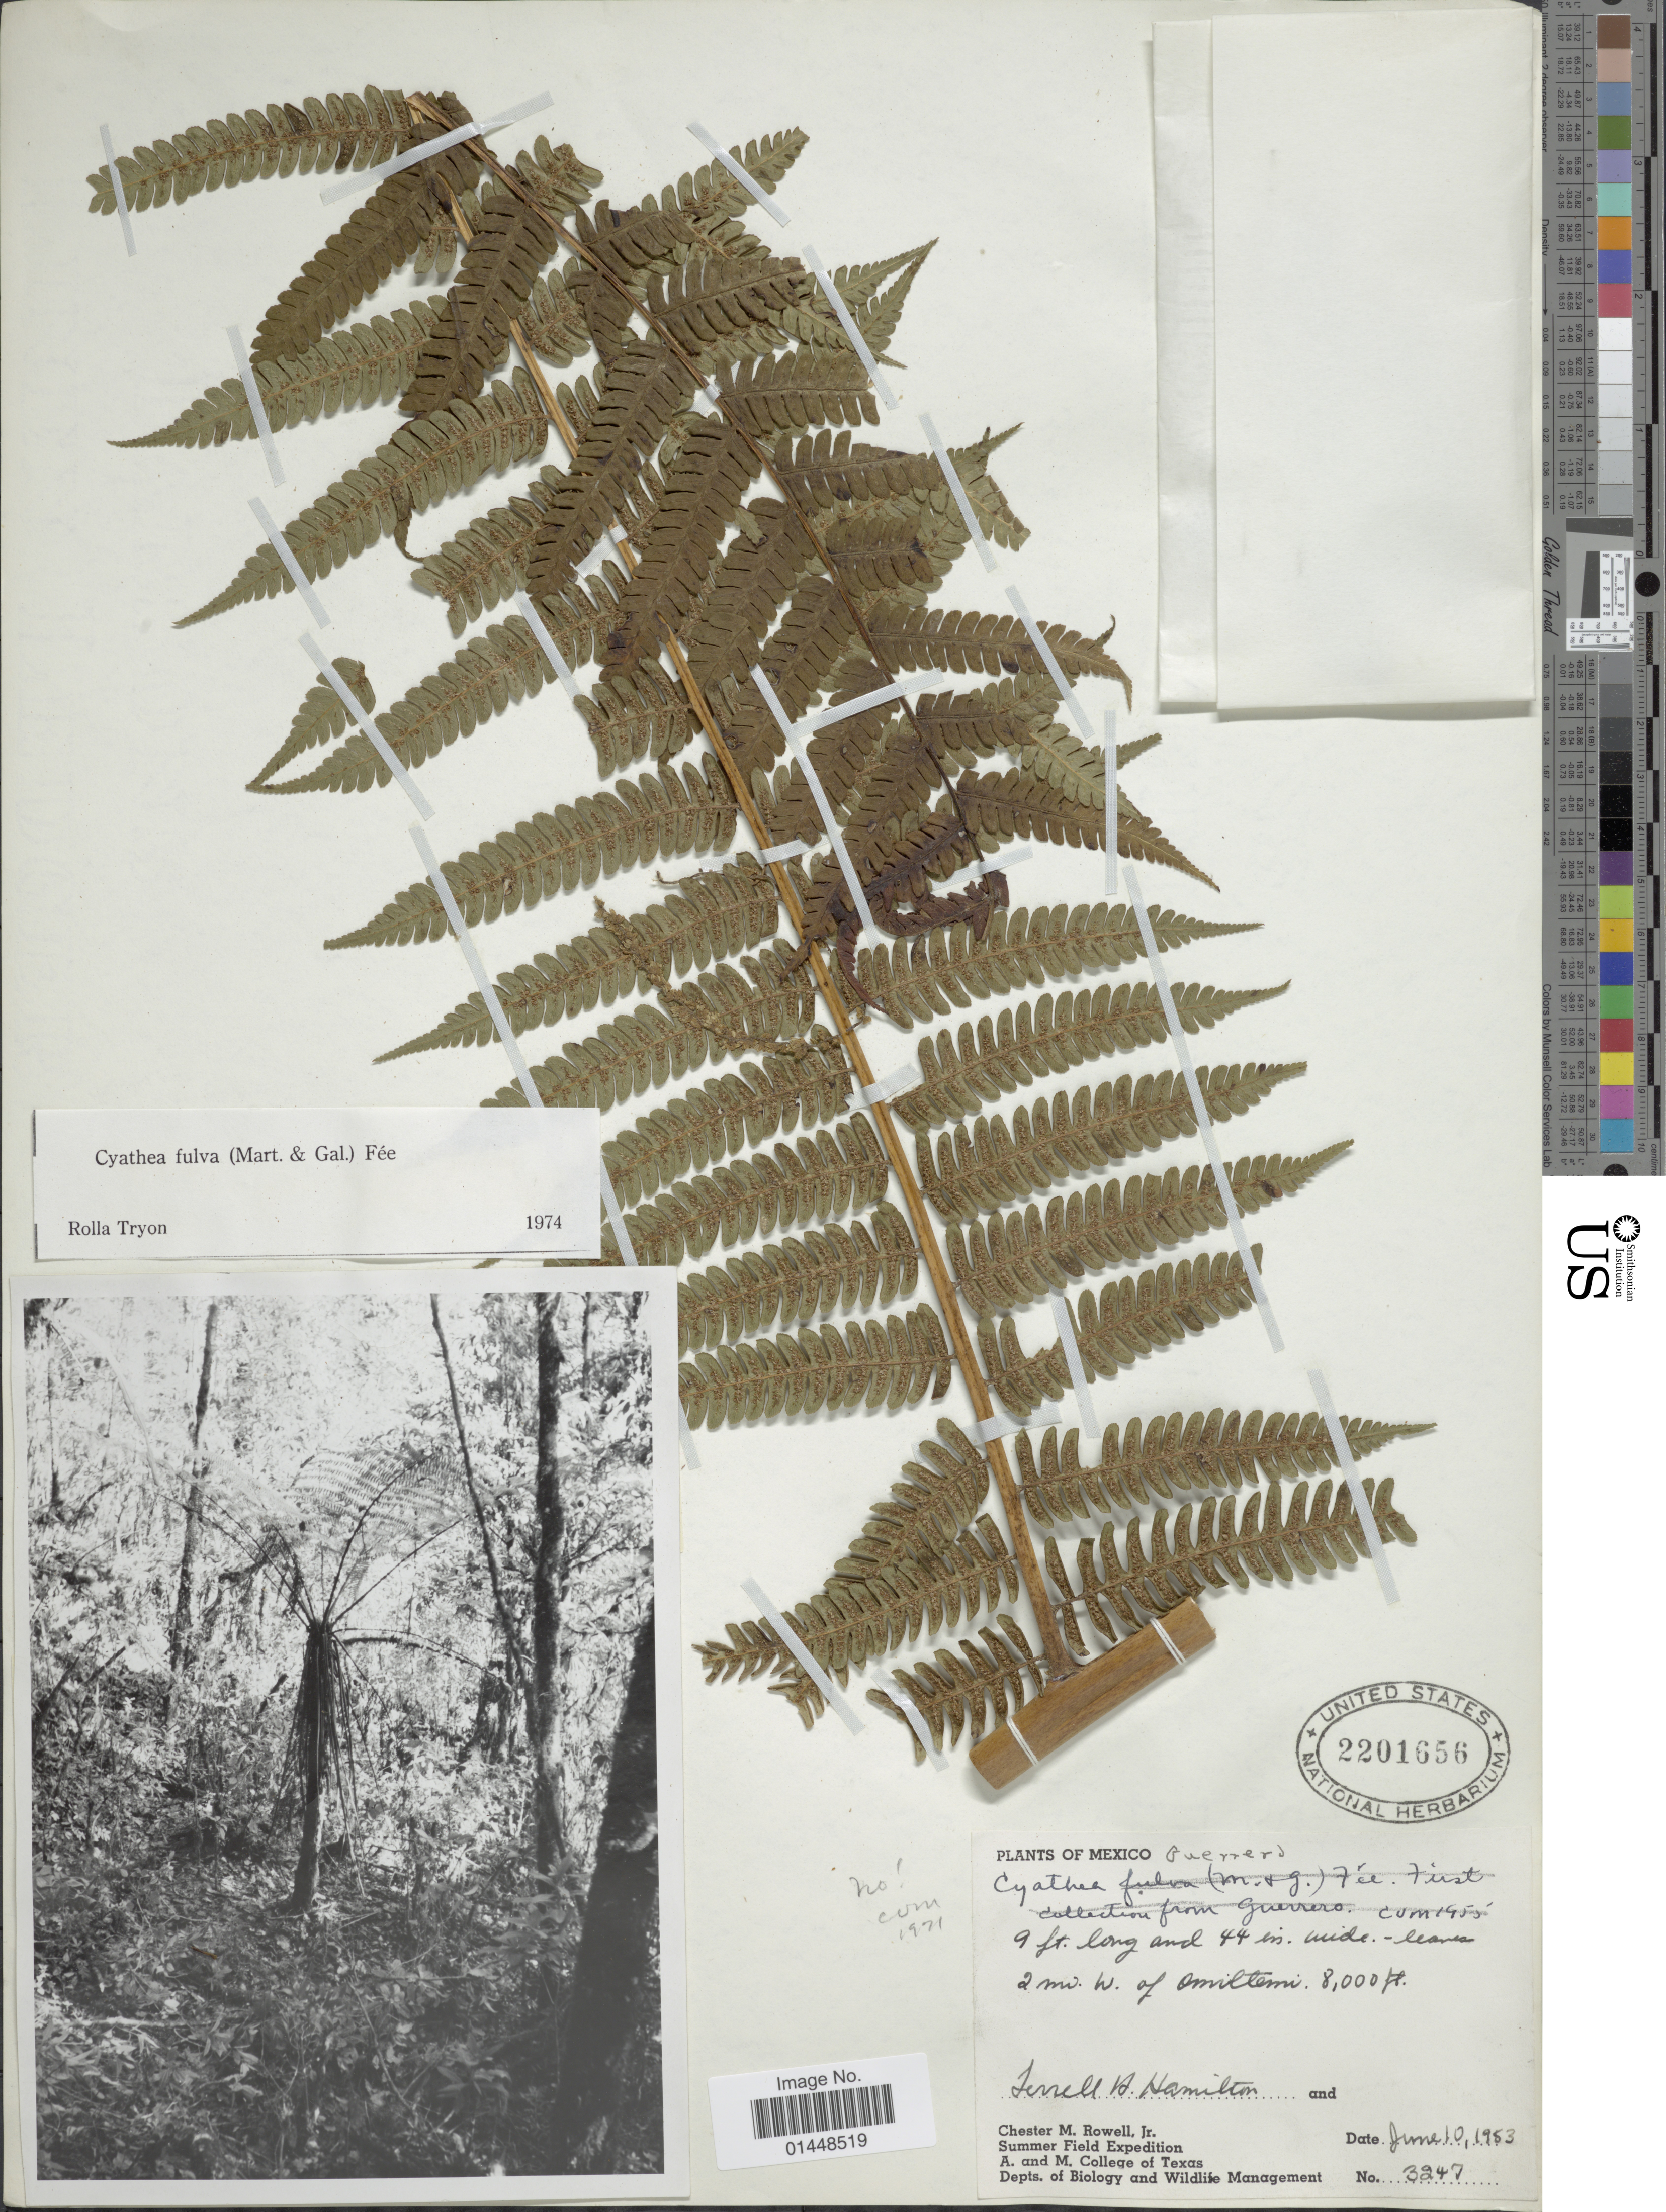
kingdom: Plantae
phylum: Tracheophyta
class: Polypodiopsida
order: Cyatheales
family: Cyatheaceae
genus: Cyathea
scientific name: Cyathea fulva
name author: (M. Martens & Galeotti) Fée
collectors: Hamilton, J. M. & C. M. Rowell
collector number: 3247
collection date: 1953-06-10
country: Mexico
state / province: Guerrero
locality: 2 mi. W. of Omiltemi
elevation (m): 2438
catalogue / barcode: US 2201656